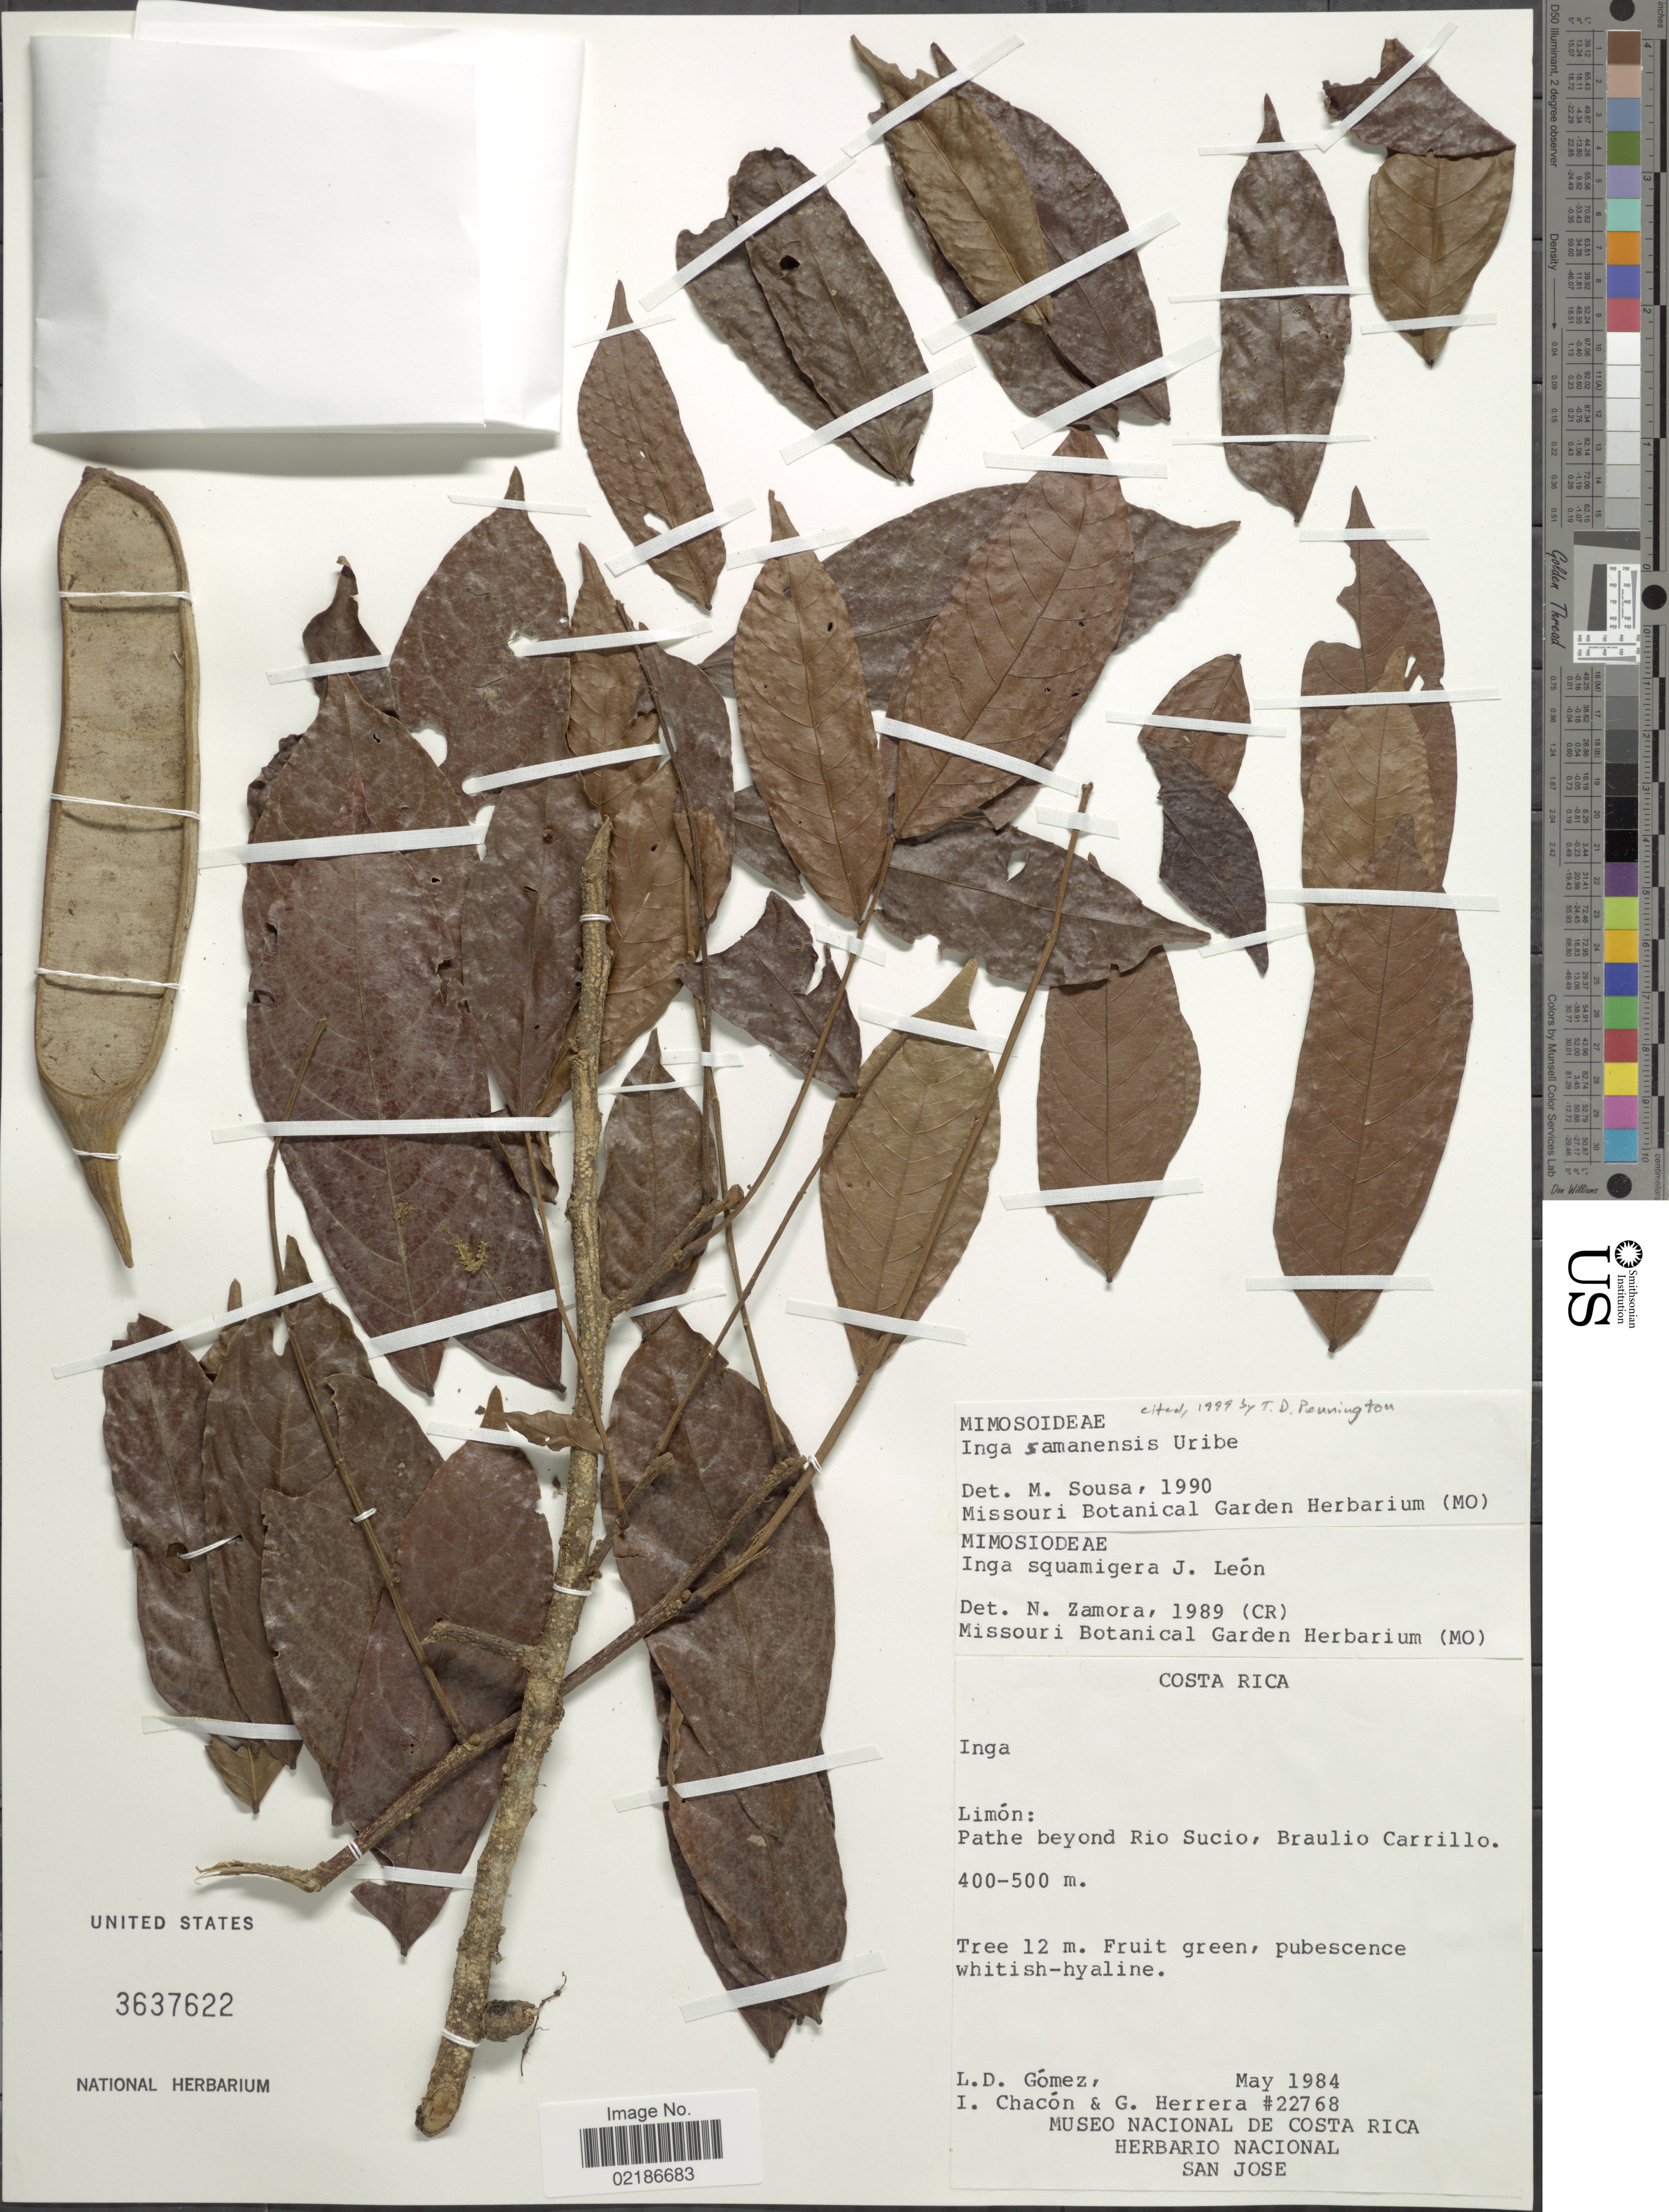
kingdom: Plantae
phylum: Tracheophyta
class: Magnoliopsida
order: Fabales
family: Fabaceae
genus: Inga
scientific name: Inga samanensis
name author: L. Uribe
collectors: L. Gomez, I. Chacón & G. Herrera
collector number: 22768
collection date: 1984-05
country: Costa Rica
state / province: Limón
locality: Pathe beyond Rio Sucio, Braulio Carrillo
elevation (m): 400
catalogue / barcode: US 3637622